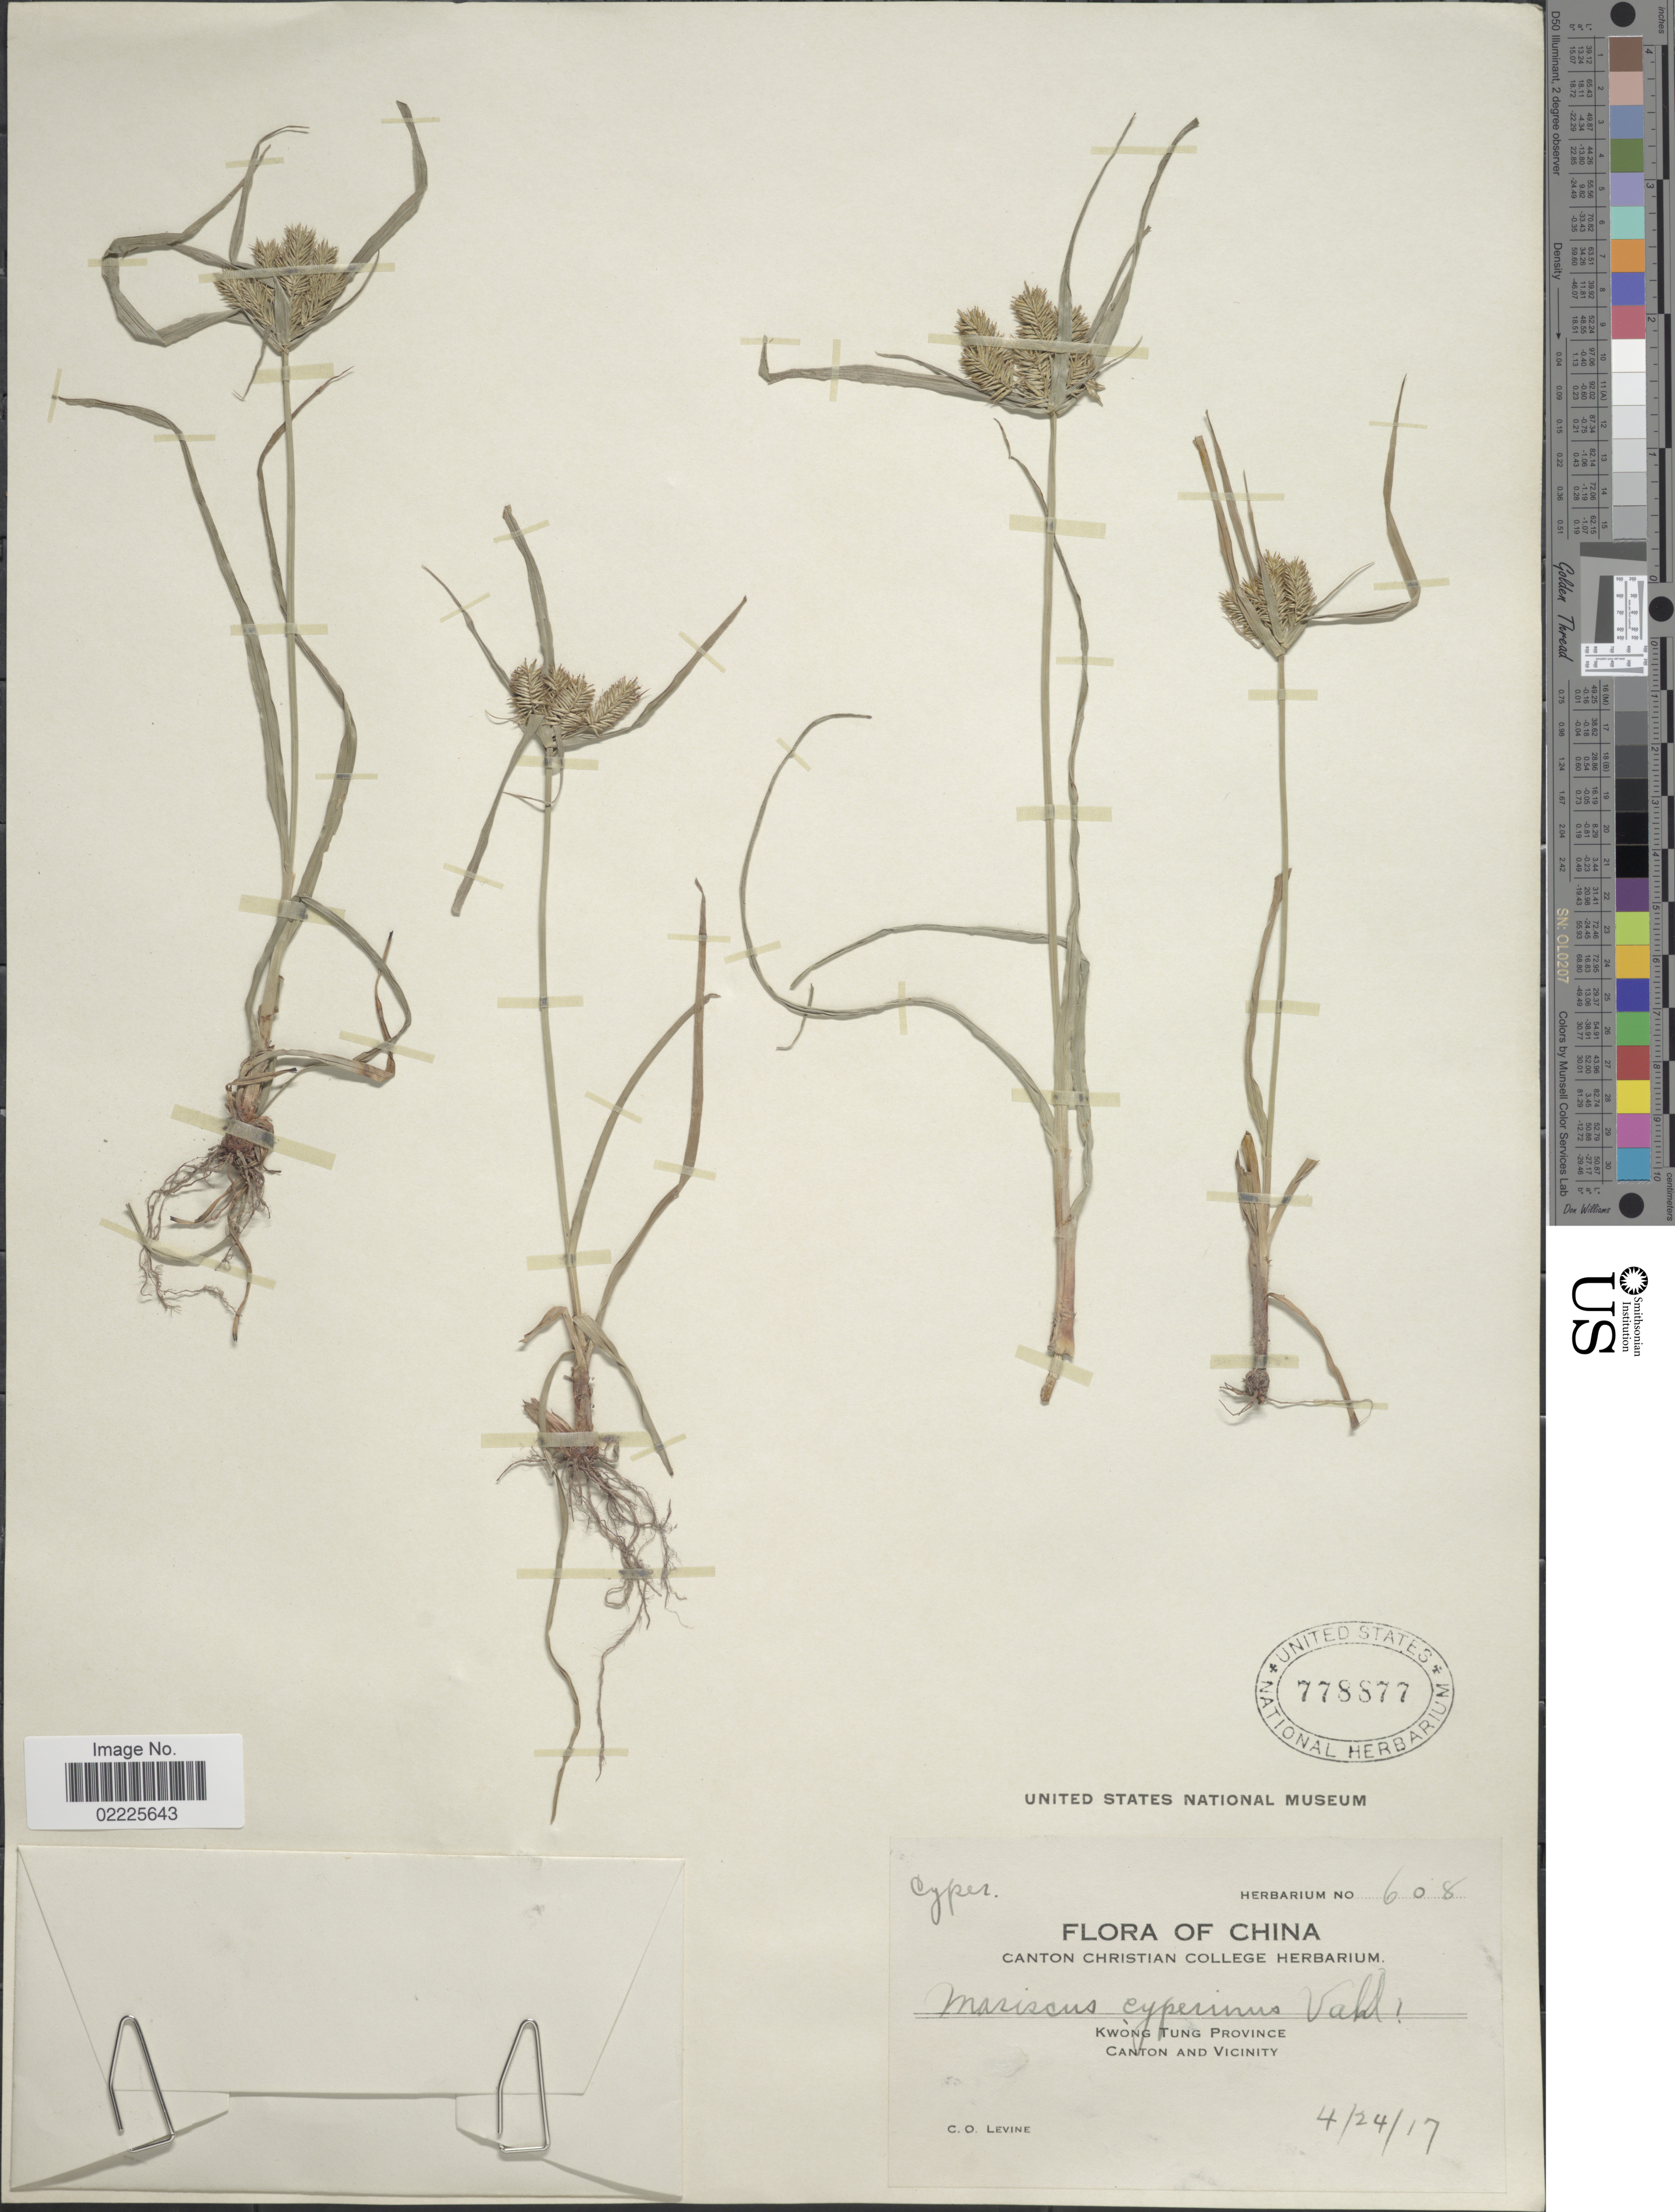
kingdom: Plantae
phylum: Tracheophyta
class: Liliopsida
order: Poales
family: Cyperaceae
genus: Cyperus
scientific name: Cyperus cyperinus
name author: (Retz.) Valck. Sur.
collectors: C. O. Levine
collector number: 608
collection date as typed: Transcribed d/m/y: 24/4/17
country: China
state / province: Guangdong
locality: Kwang Tung Province, Canton and Vicinity.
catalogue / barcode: US 778877